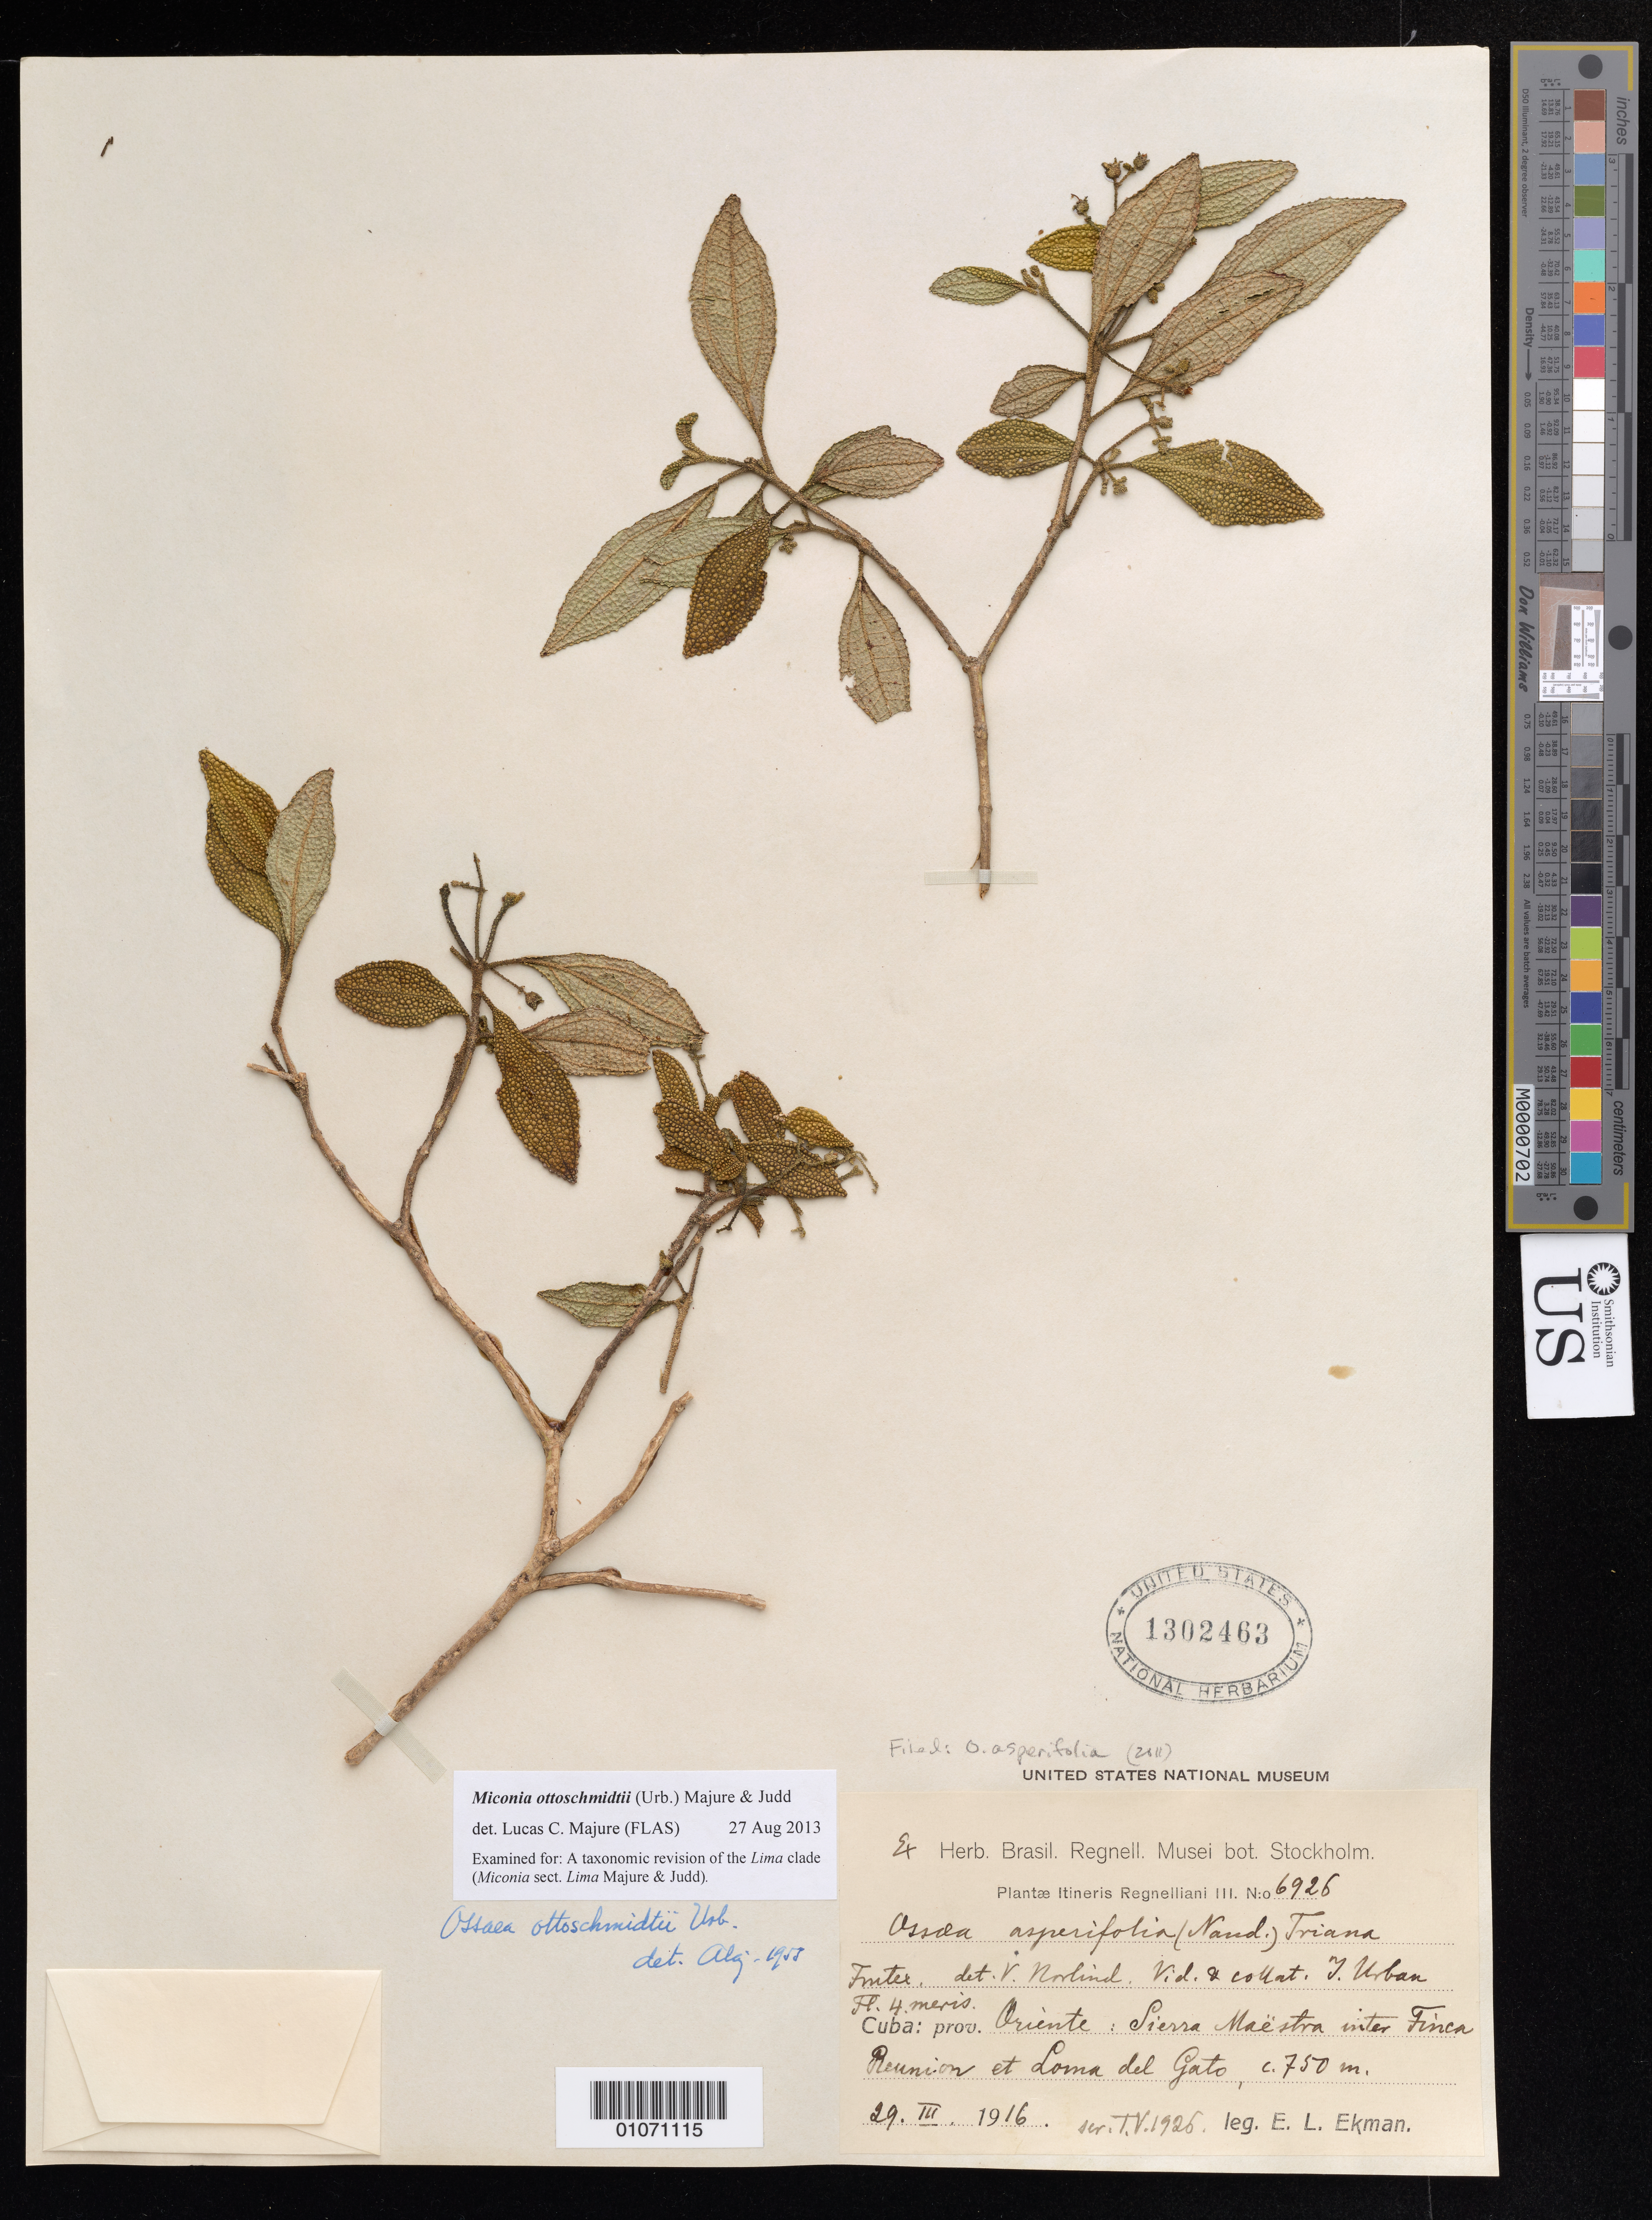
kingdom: Plantae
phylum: Tracheophyta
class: Magnoliopsida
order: Myrtales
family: Melastomataceae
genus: Miconia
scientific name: Miconia ottoschmidtii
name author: (Urb.) Majure & Judd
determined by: Majure, Lucas C., (FLAS), University of Florida (UNITED STATES)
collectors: E. L. Ekman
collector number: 6926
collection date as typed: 29 Mar 1916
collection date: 1916-03-29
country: Cuba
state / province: Oriente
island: Cuba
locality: Sierra Maestra inter Finca Reunion et Loma del Gato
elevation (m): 750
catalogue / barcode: US 1302463